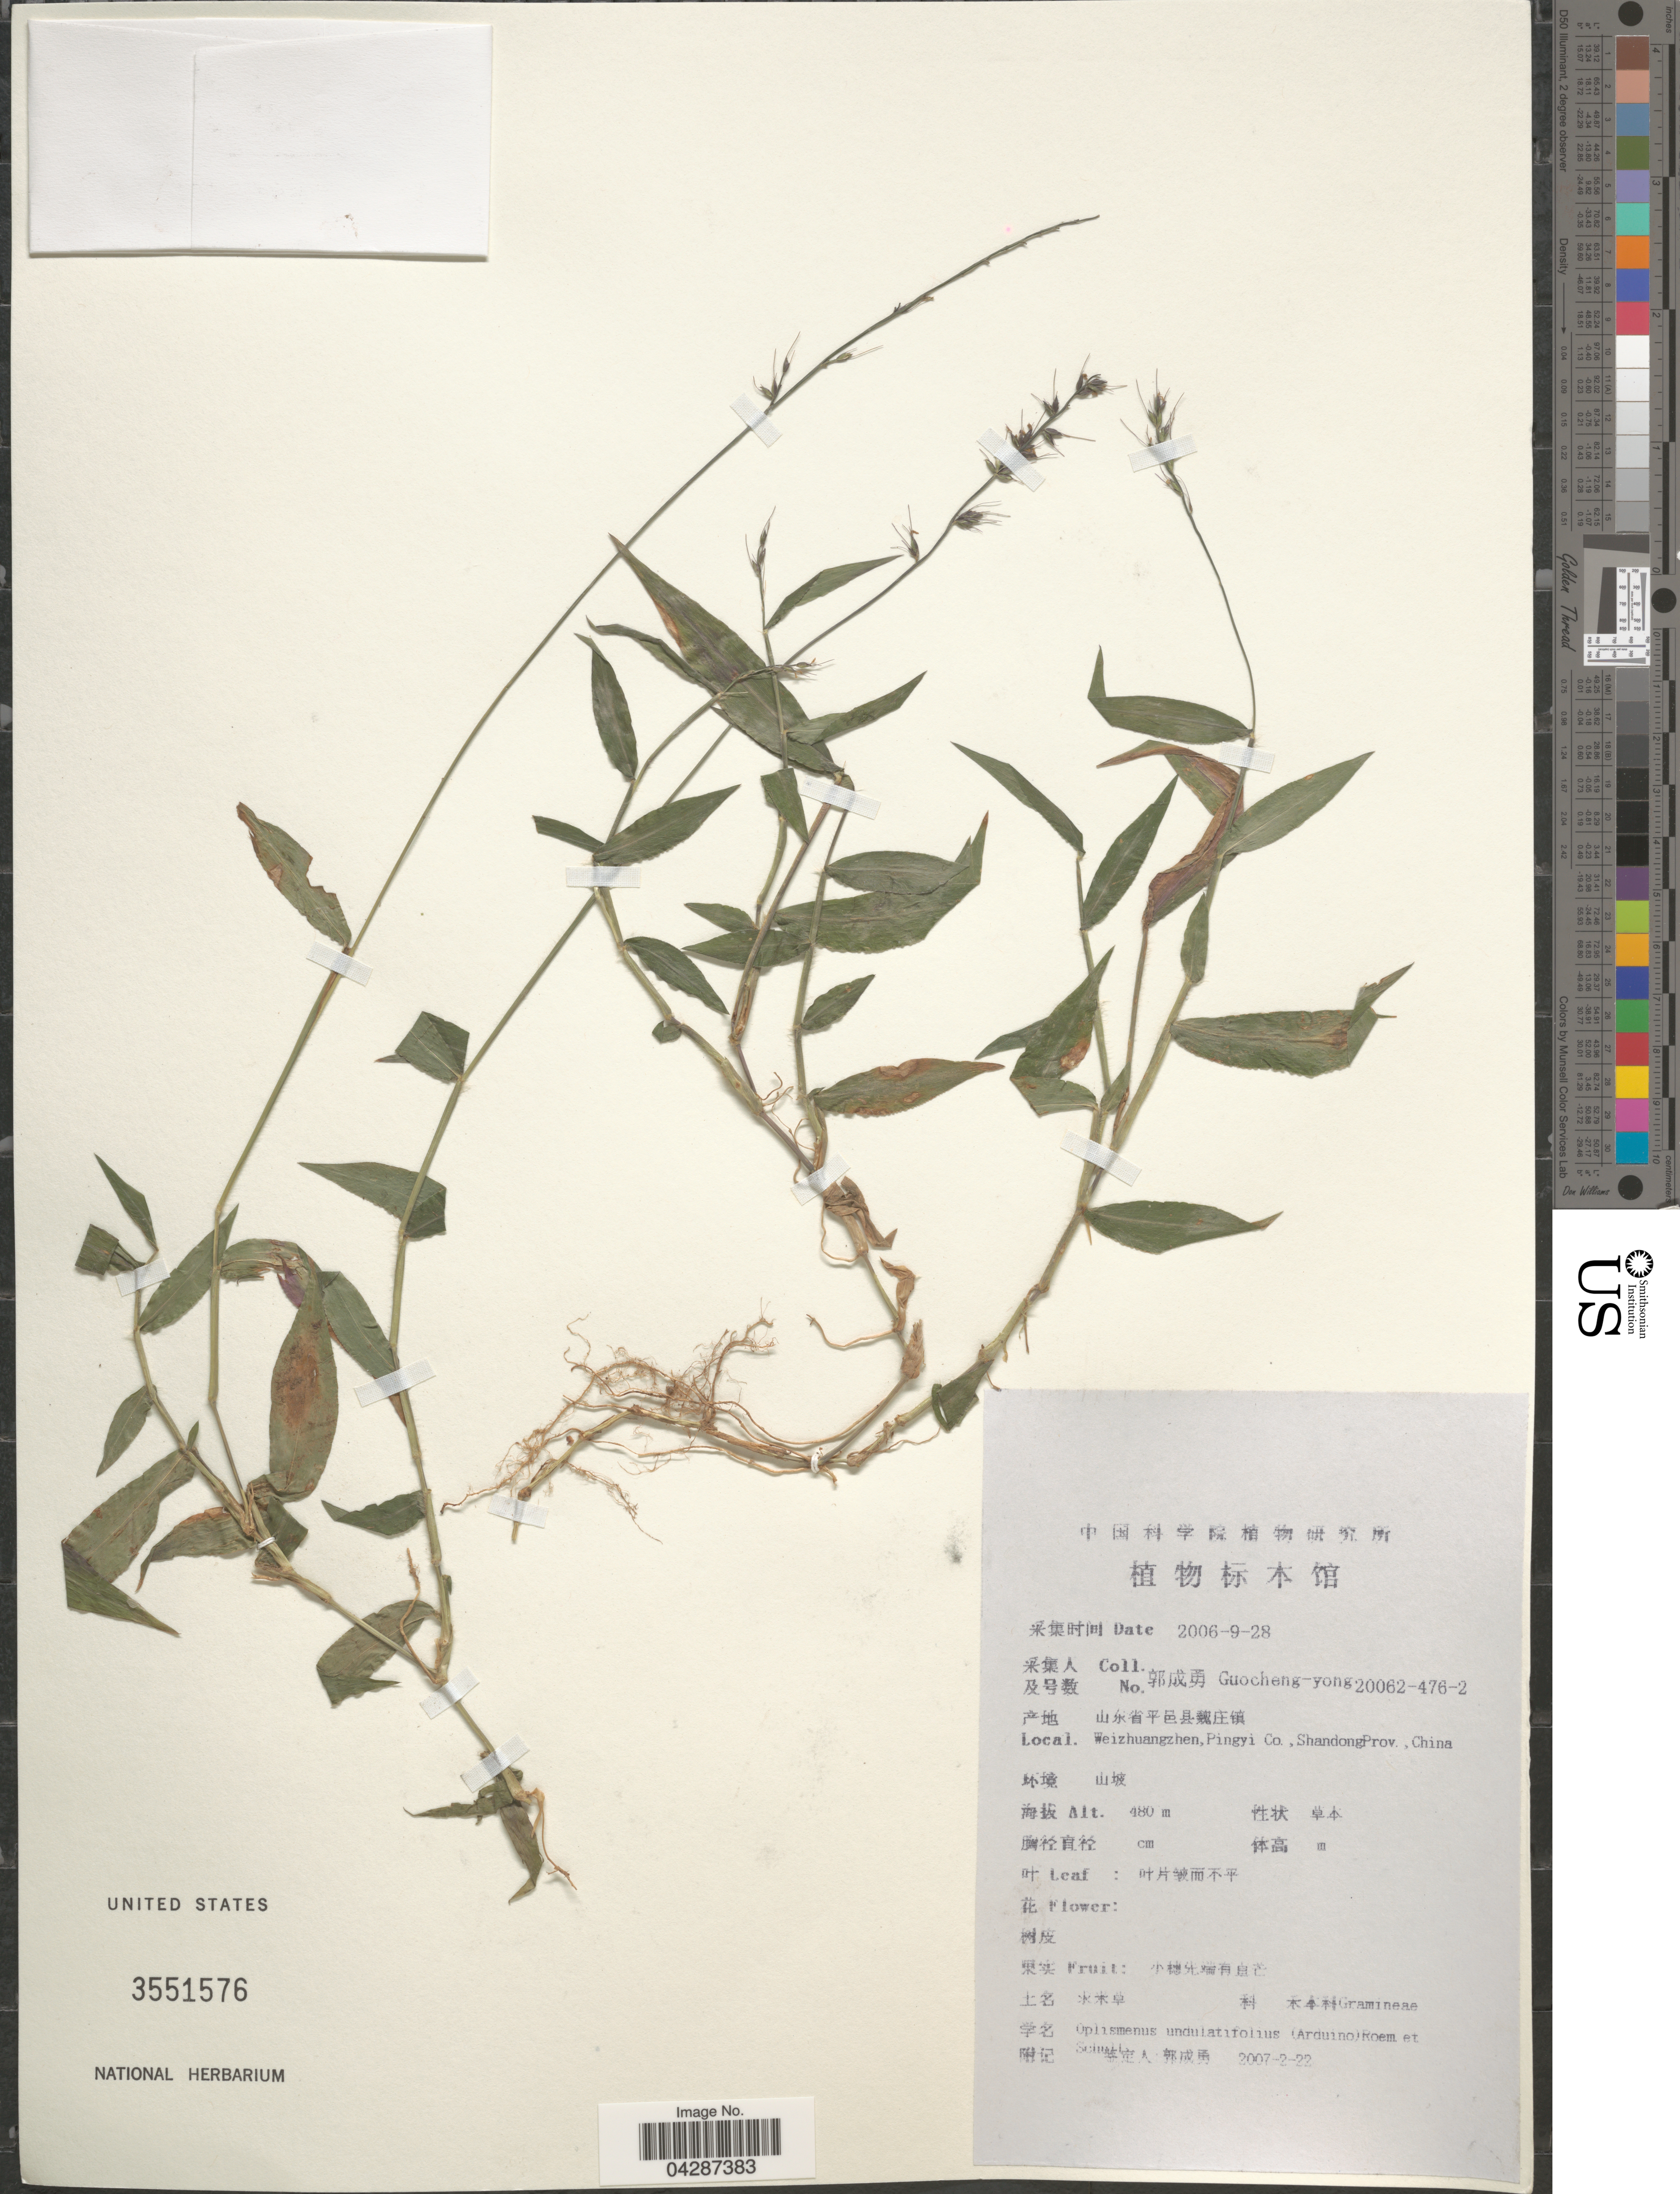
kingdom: Plantae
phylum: Tracheophyta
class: Liliopsida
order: Poales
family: Poaceae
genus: Oplismenus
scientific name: Oplismenus undulatifolius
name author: (Ard.) P. Beauv.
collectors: Guo cheng-yong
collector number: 20062-476-2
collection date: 2006-09-28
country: China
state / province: Shandong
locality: X. Weizhuangzhen, Pingyi Co.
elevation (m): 480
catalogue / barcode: US 3551576